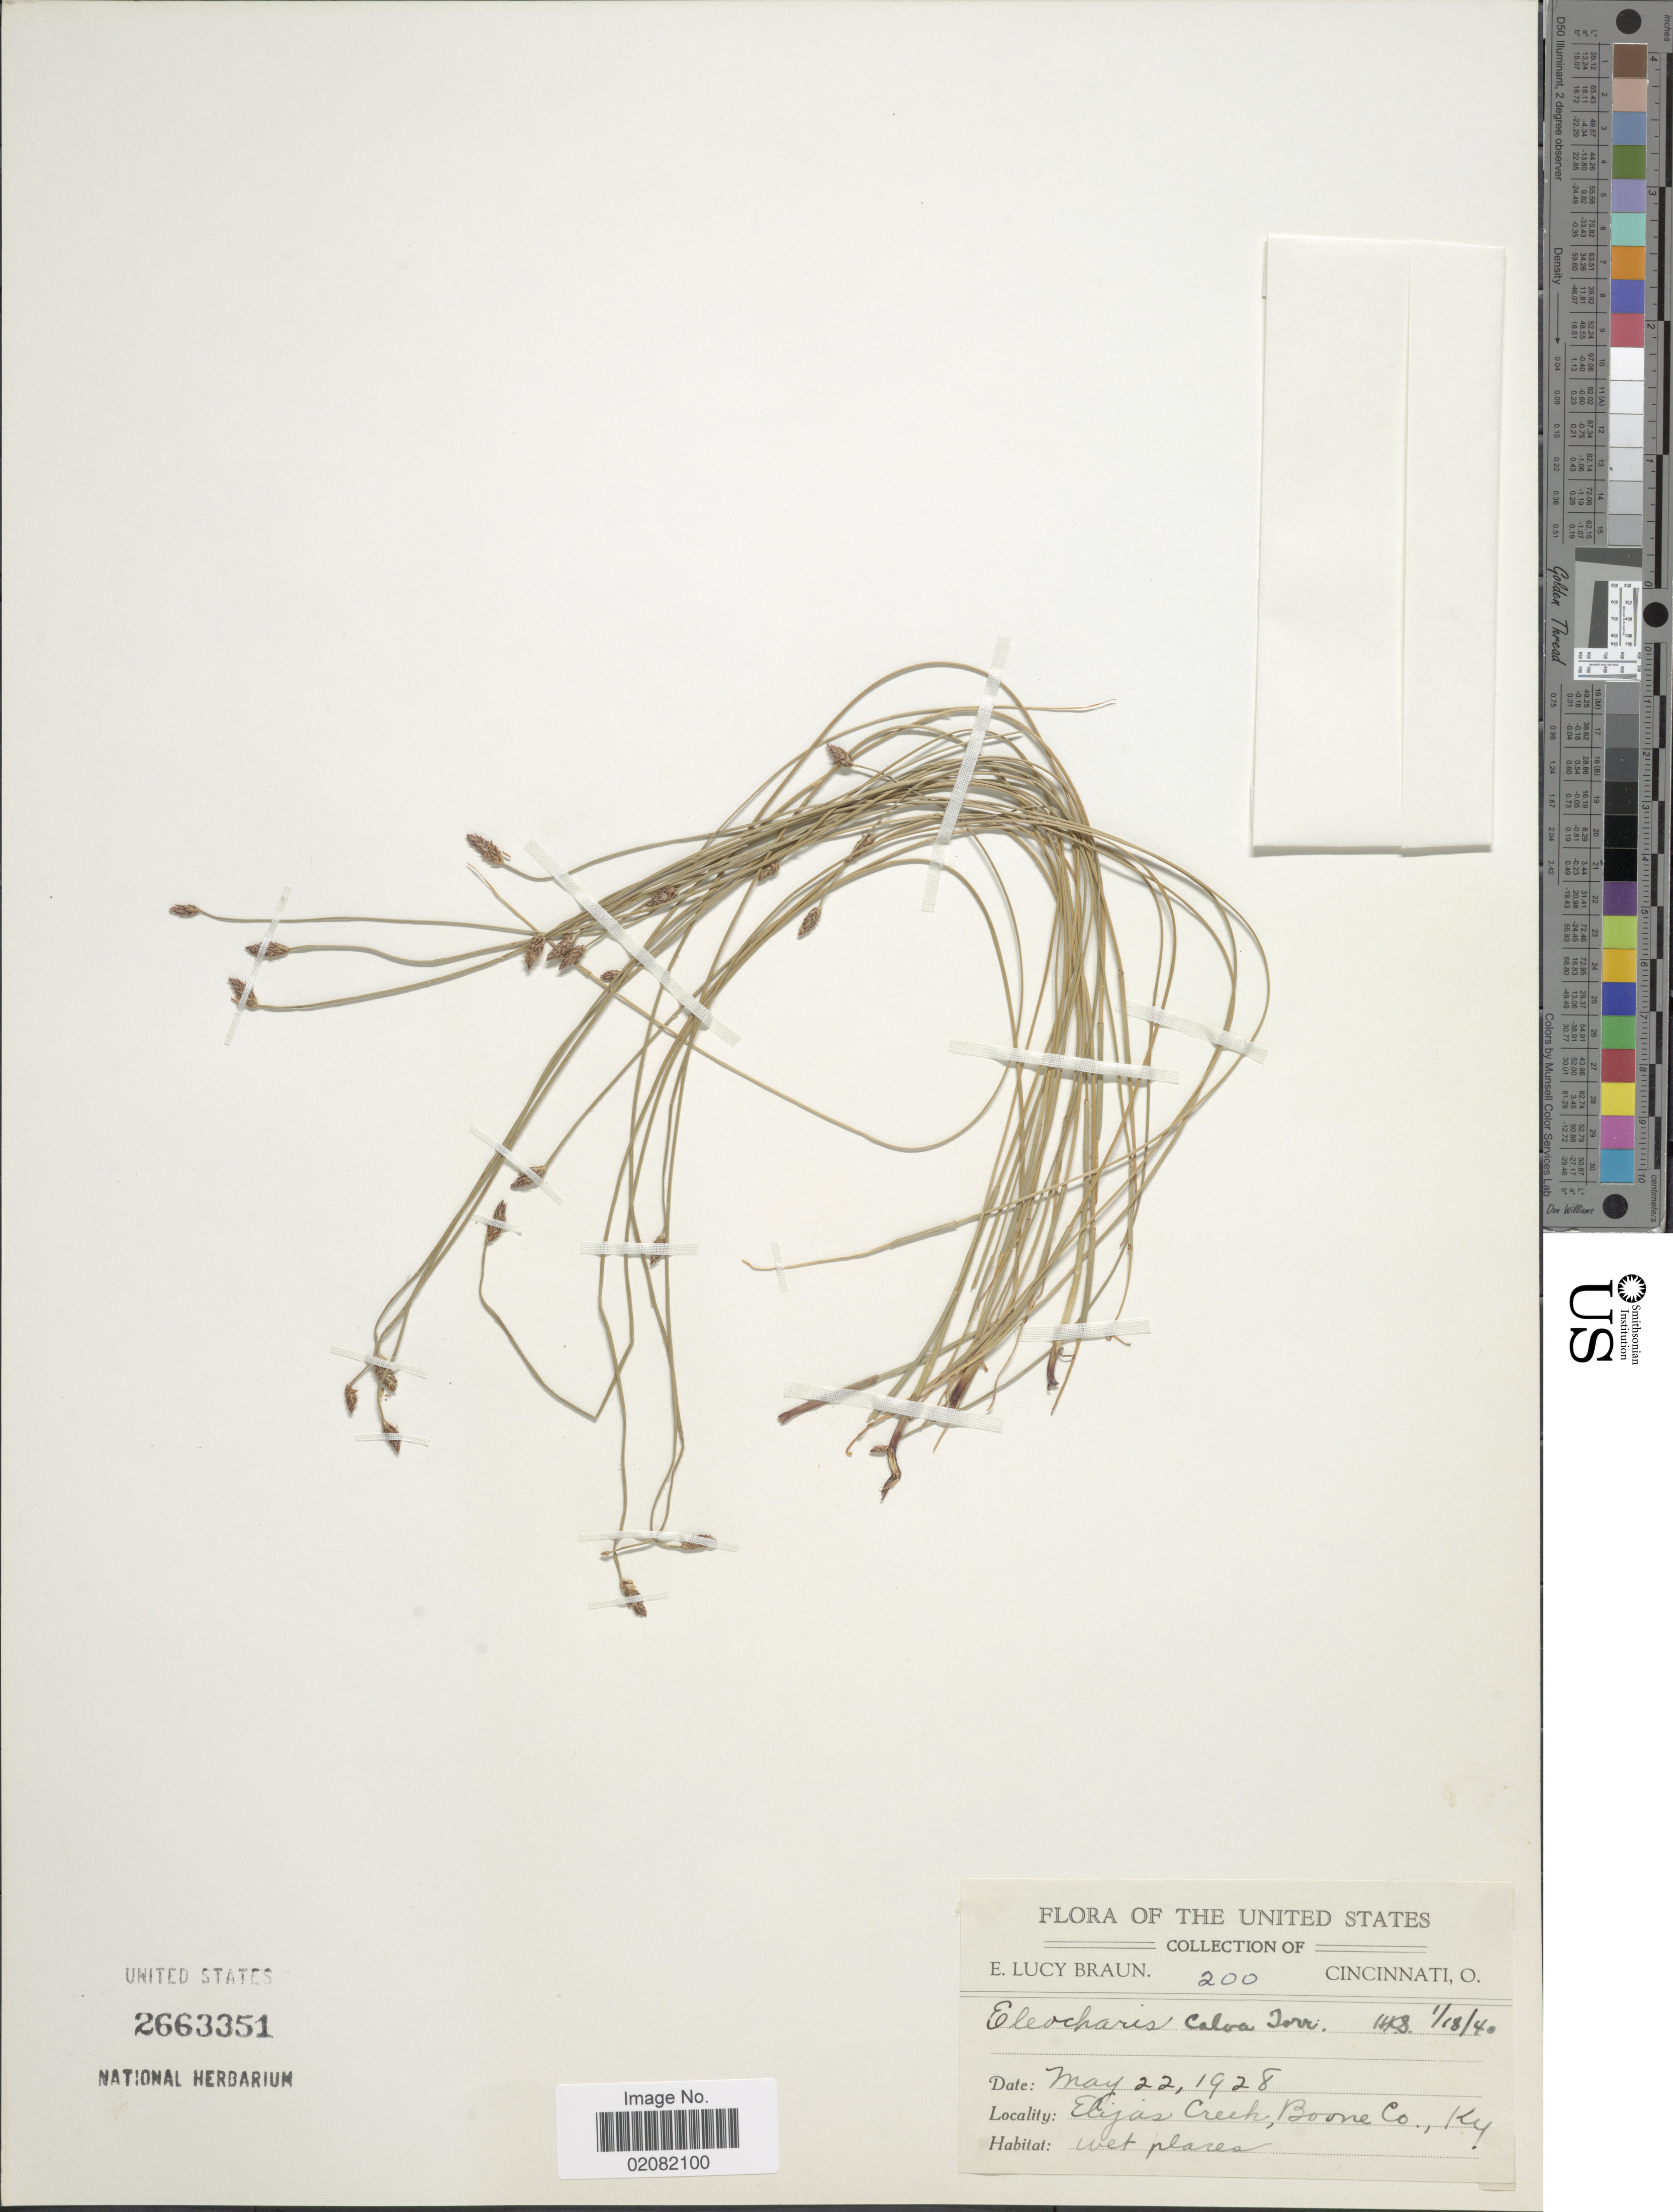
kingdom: Plantae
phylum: Tracheophyta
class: Liliopsida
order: Poales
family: Cyperaceae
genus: Eleocharis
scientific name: Eleocharis erythropoda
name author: Steud.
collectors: E. L. Braun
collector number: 200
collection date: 1928-05-22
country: United States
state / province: Kentucky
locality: Elijas Creek, Boone Co., wet places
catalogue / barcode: US 2663351